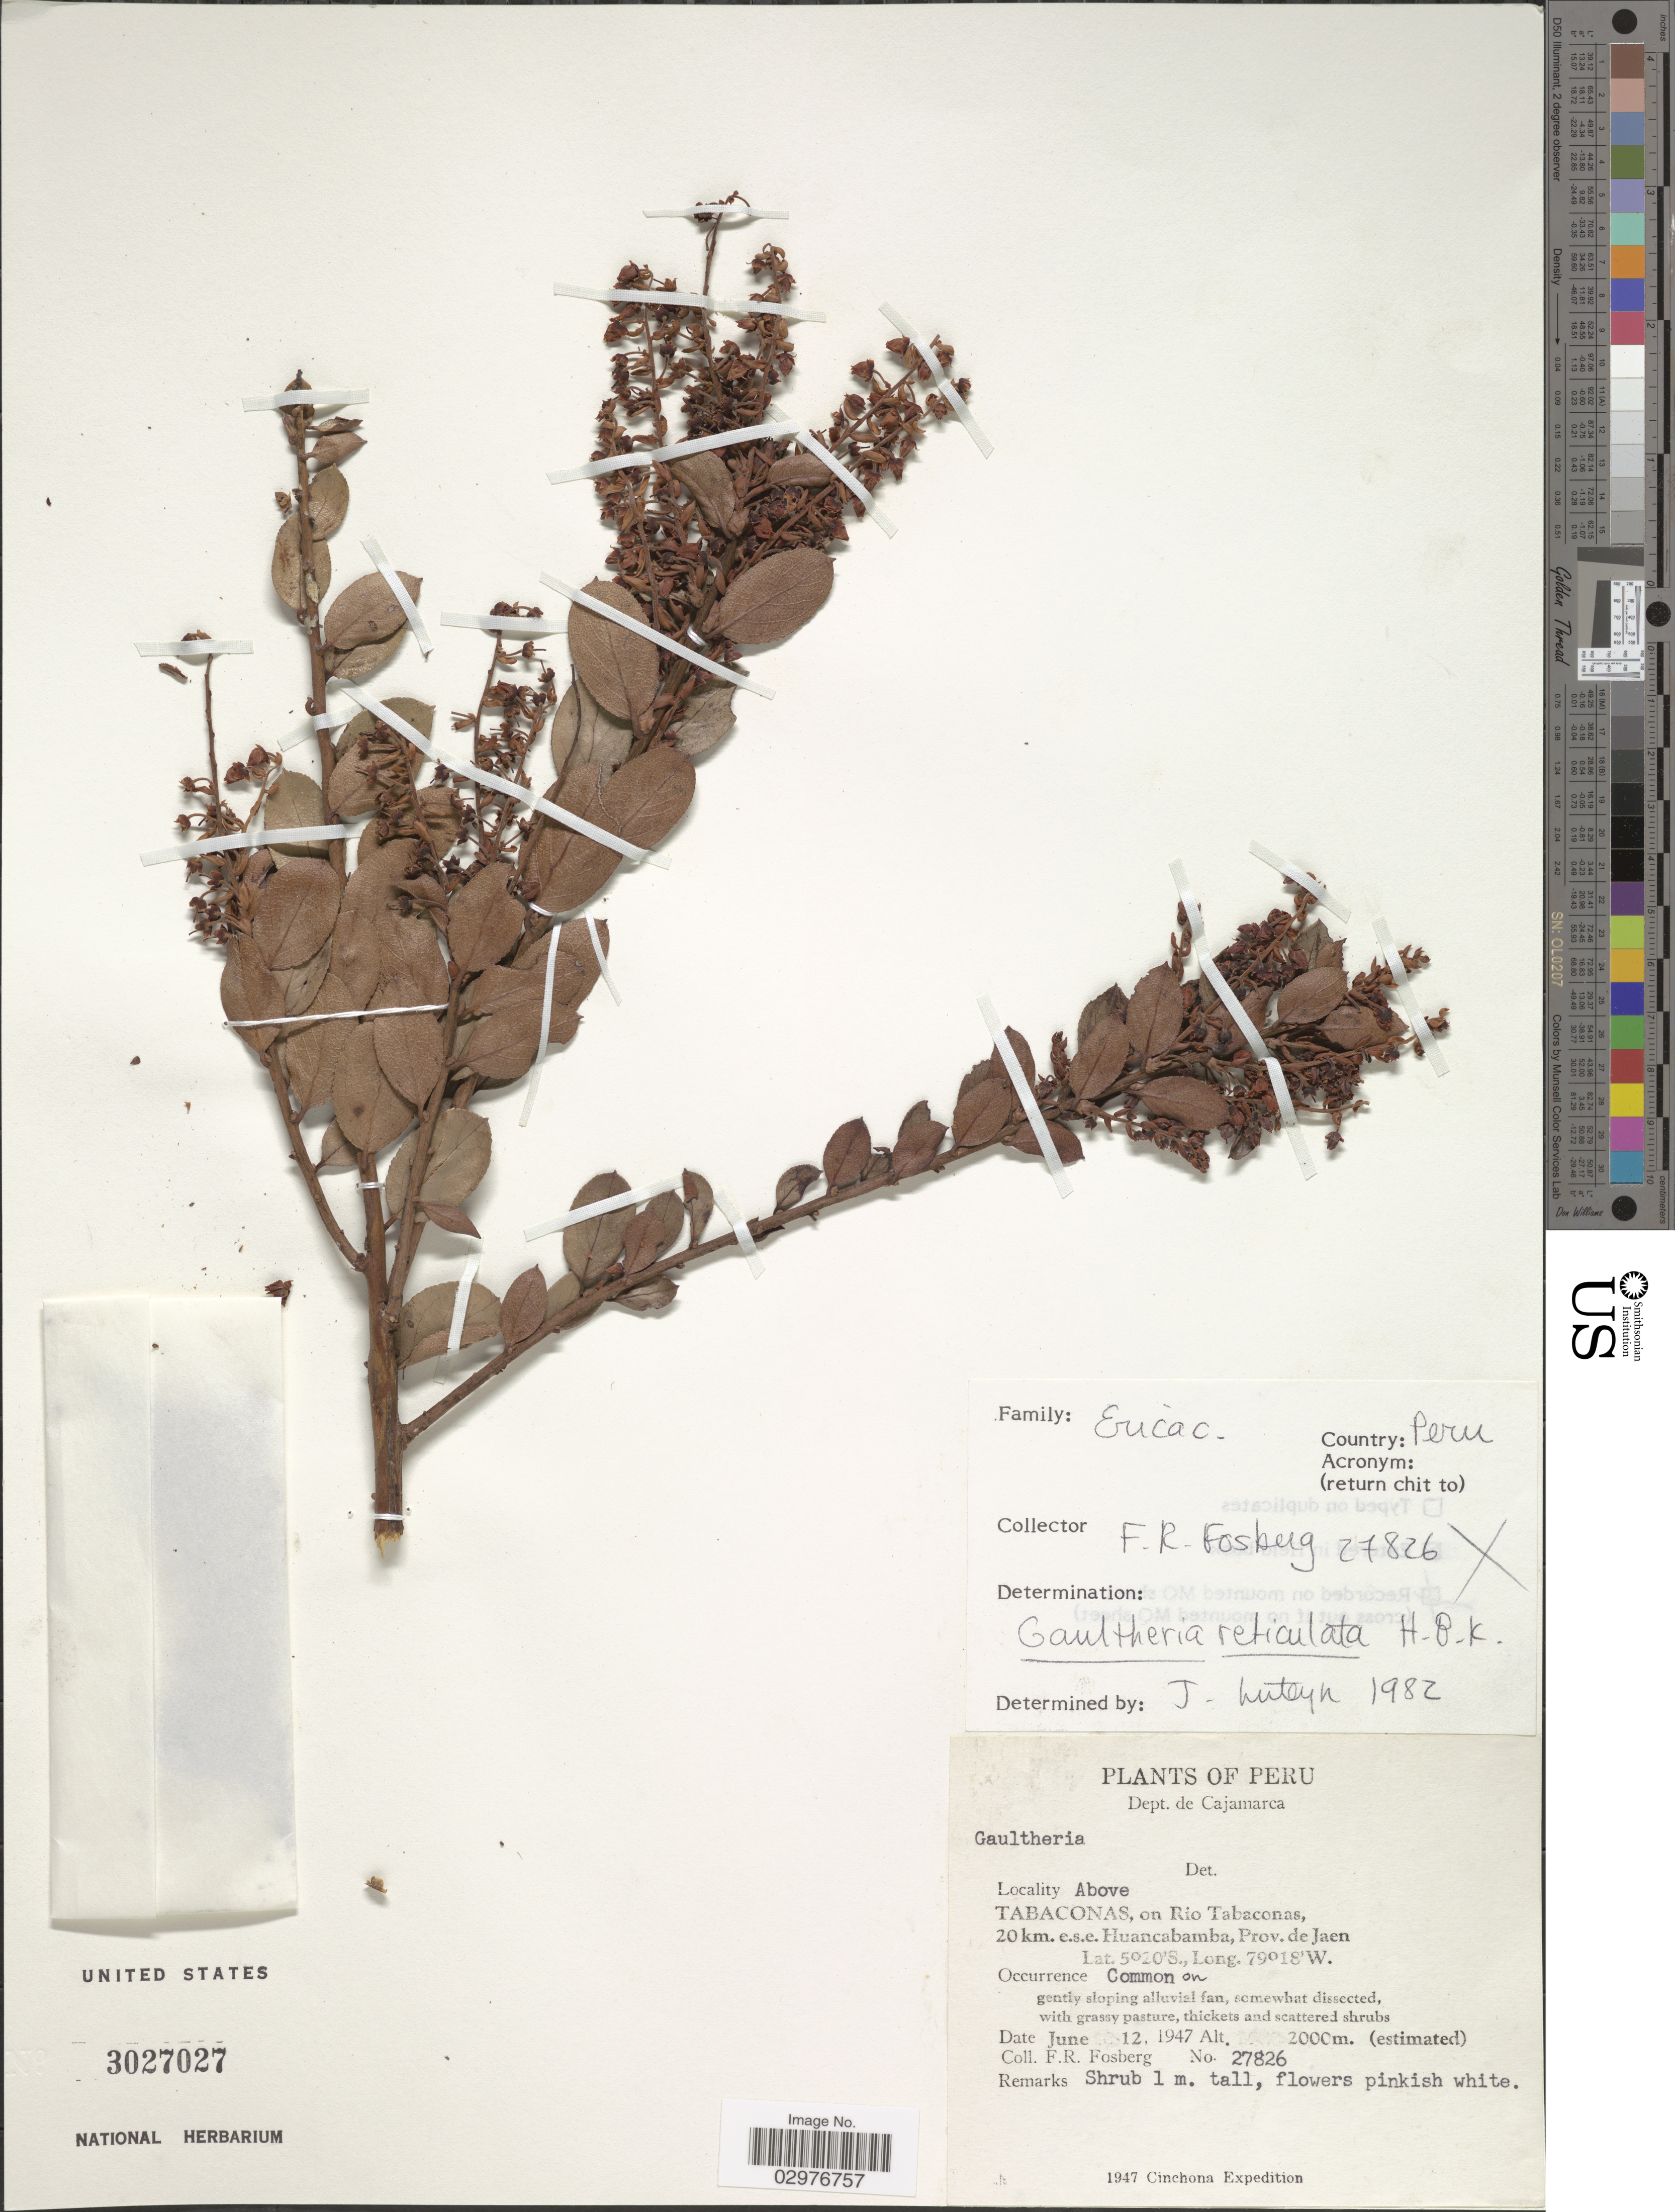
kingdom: Plantae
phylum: Tracheophyta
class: Magnoliopsida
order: Ericales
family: Ericaceae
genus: Gaultheria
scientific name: Gaultheria reticulata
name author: Kunth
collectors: F. R. Fosberg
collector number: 27826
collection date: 1947-06-12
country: Peru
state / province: Cajamarca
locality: Dept. de Cajamarca. Above Tabaconas, on Rio Tabaconas, 20 km. e.s.e. Huancabamba, Prov. de Jaen. Cinchona.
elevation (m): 2000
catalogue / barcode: US 3027027